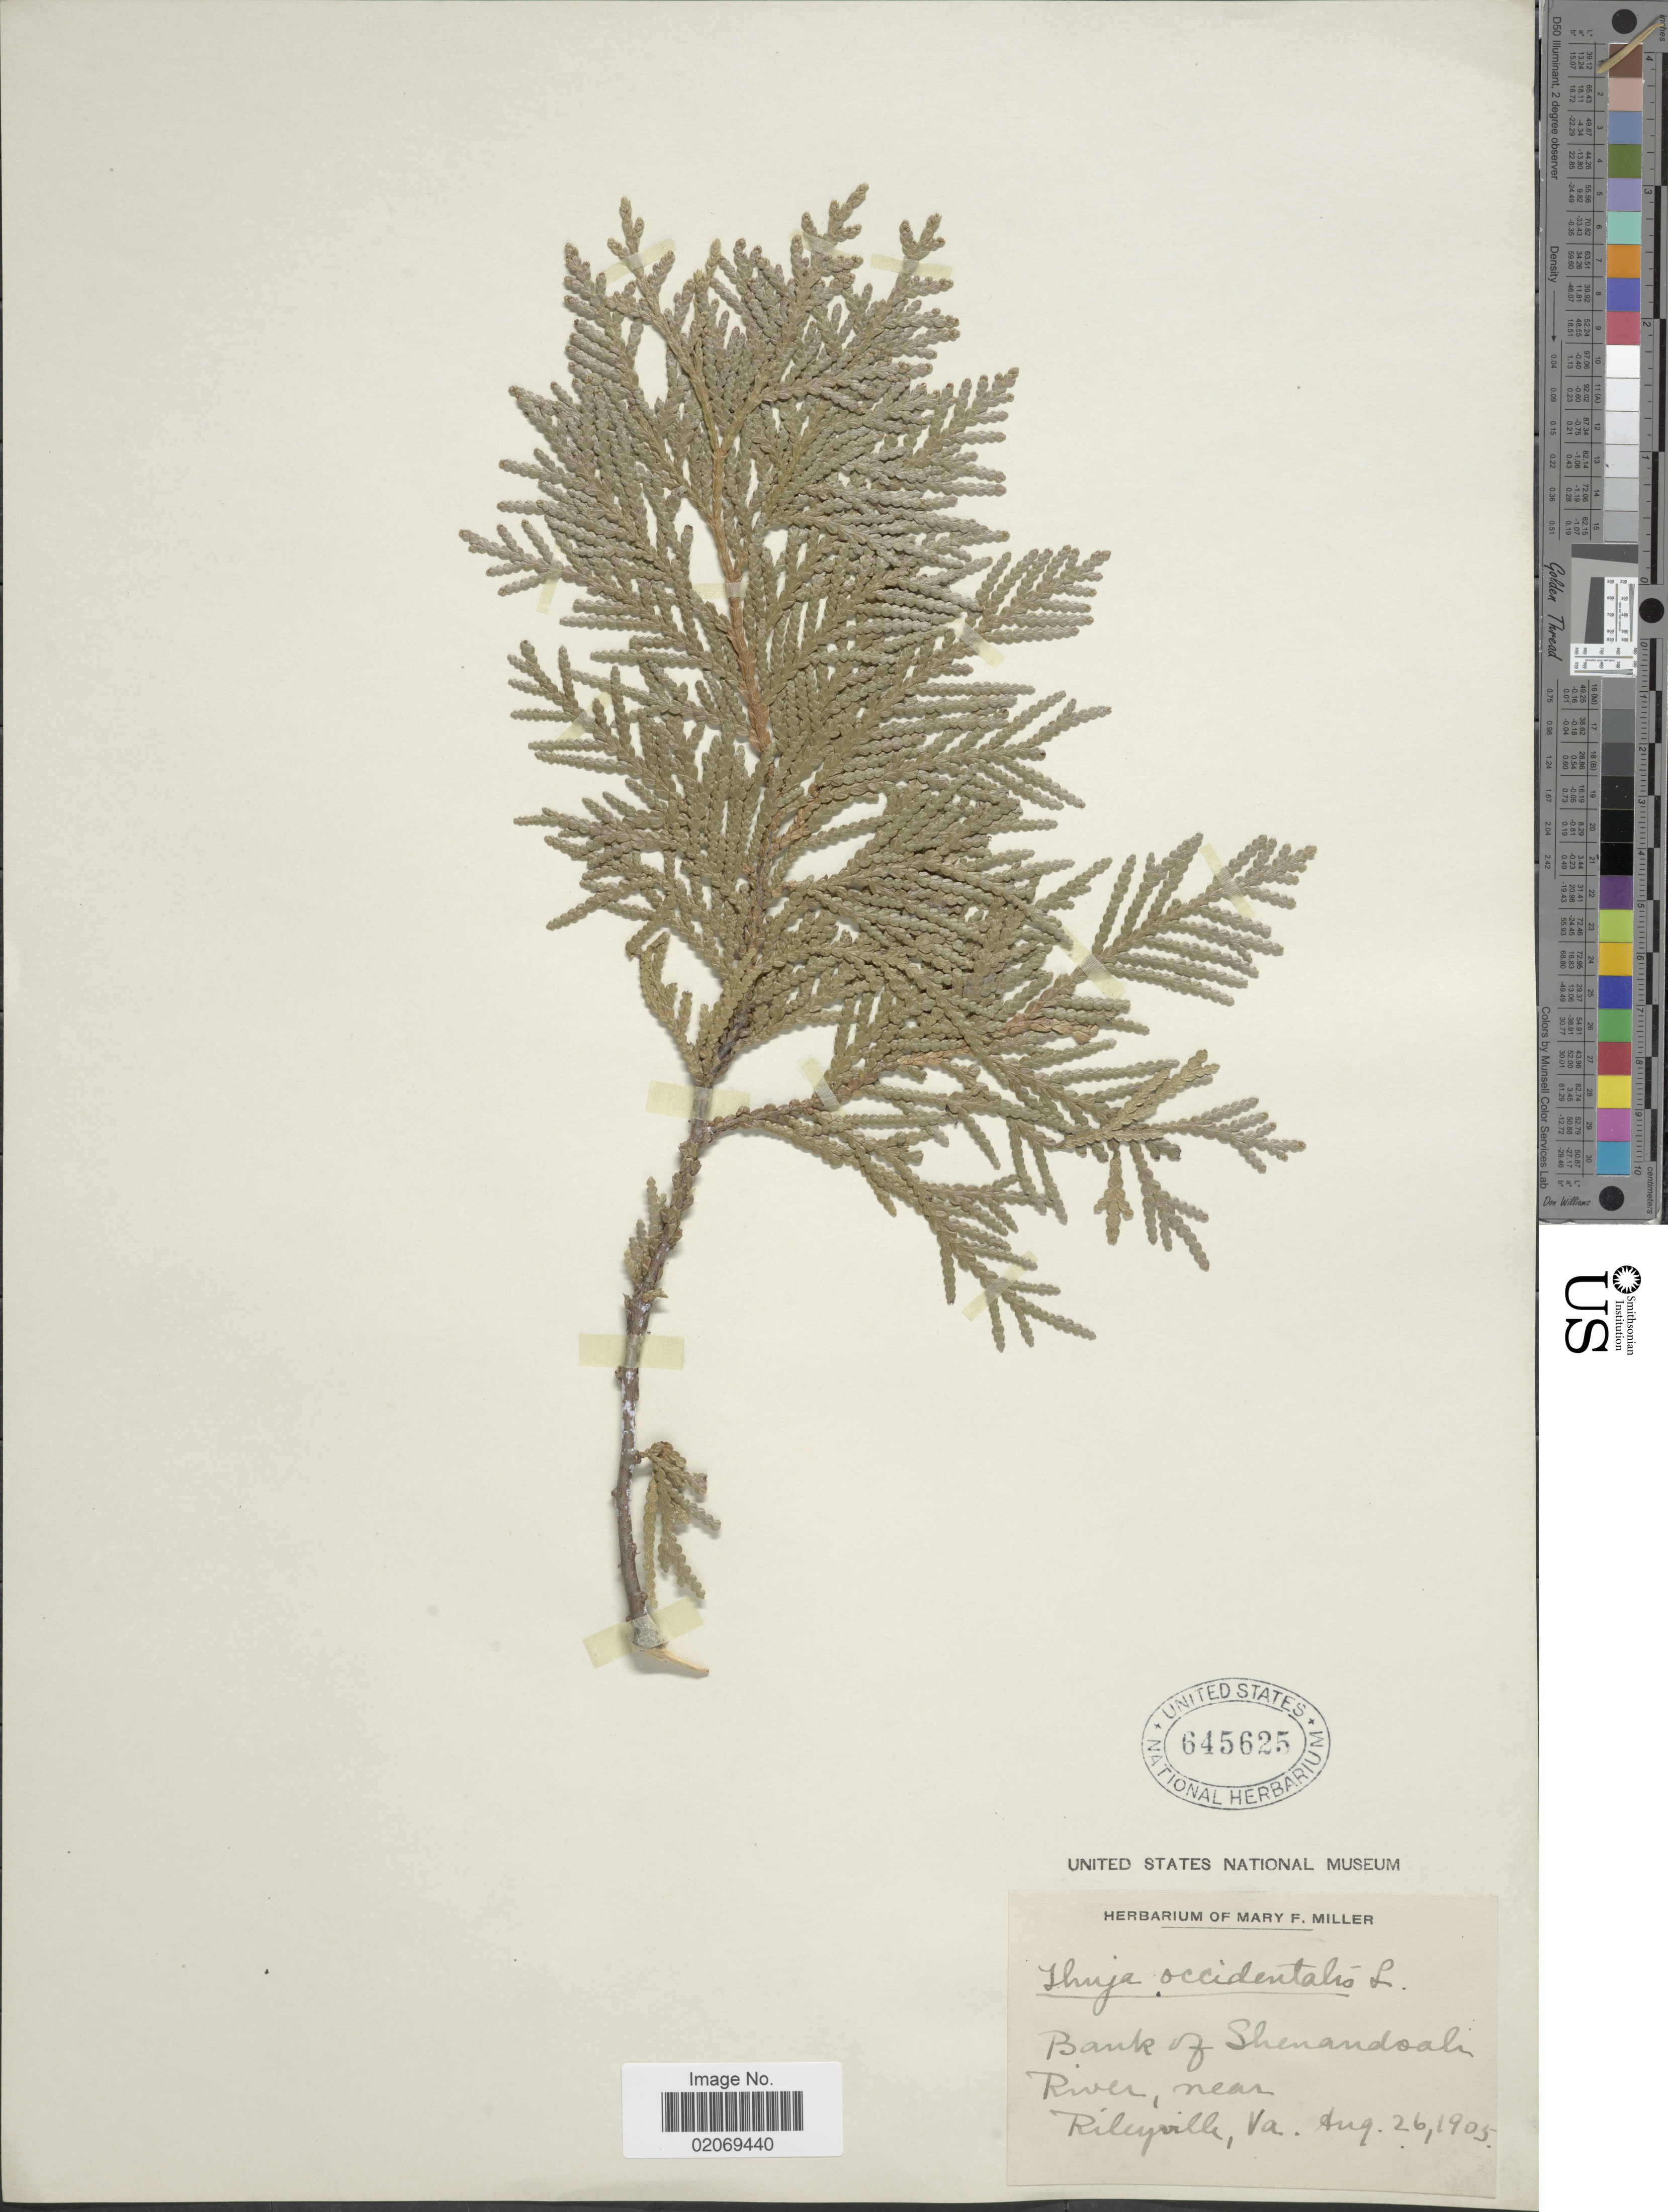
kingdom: Plantae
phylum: Tracheophyta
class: Pinopsida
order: Pinales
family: Cupressaceae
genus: Thuja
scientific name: Thuja occidentalis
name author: L.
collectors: Ex herb. Mary F. Miller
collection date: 1905-08-26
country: United States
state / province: Virginia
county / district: Page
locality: Bank of Shenandoah River, near Rileyville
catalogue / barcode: US 645625